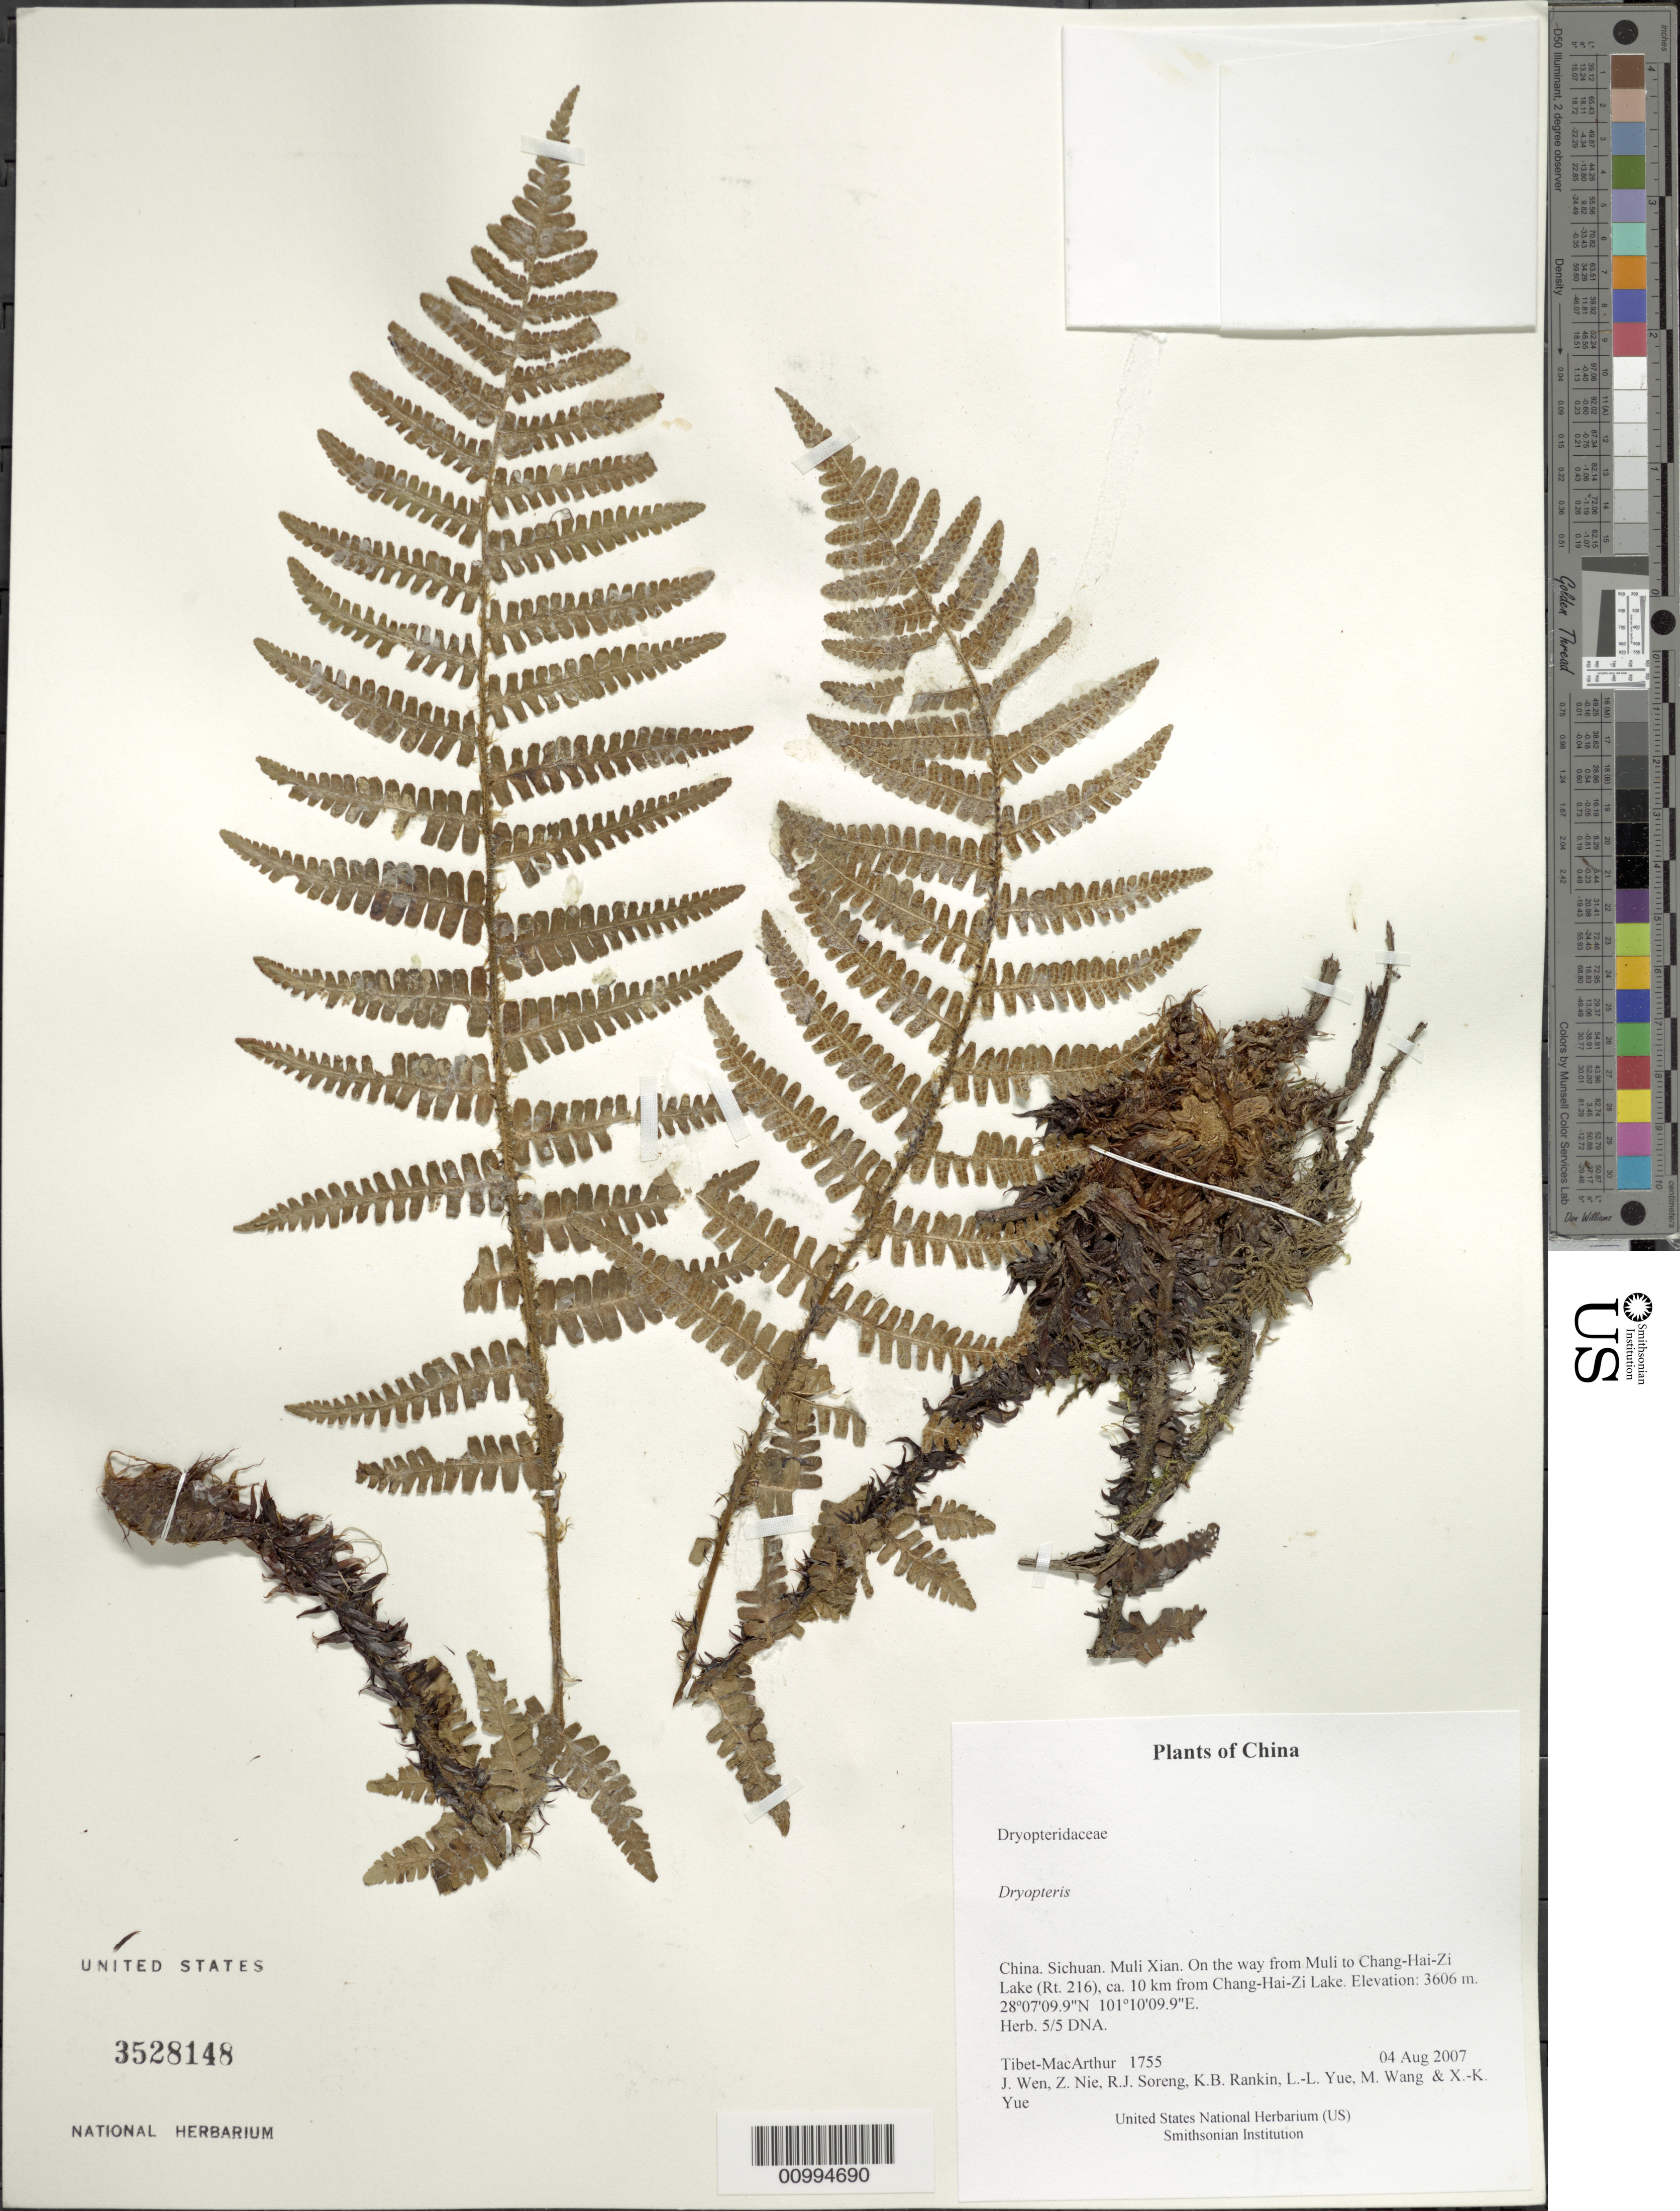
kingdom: Plantae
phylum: Tracheophyta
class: Polypodiopsida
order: Polypodiales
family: Dryopteridaceae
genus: Dryopteris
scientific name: Dryopteris sp.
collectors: Tibet-MacArthur, J. Wen, Z. Nie, R. J. Soreng, K. Rankin, L. Yue, M. Wang & X. Yue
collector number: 1755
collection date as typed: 04 Aug 2007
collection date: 2007-08-04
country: China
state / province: Sichuan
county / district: Muli Xian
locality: On the way from Muli to Chang-Hai-Zi Lake (Rt. 216), ca. 10 km from Chang-Hai-Zi Lake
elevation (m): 3606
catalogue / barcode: US 3528148